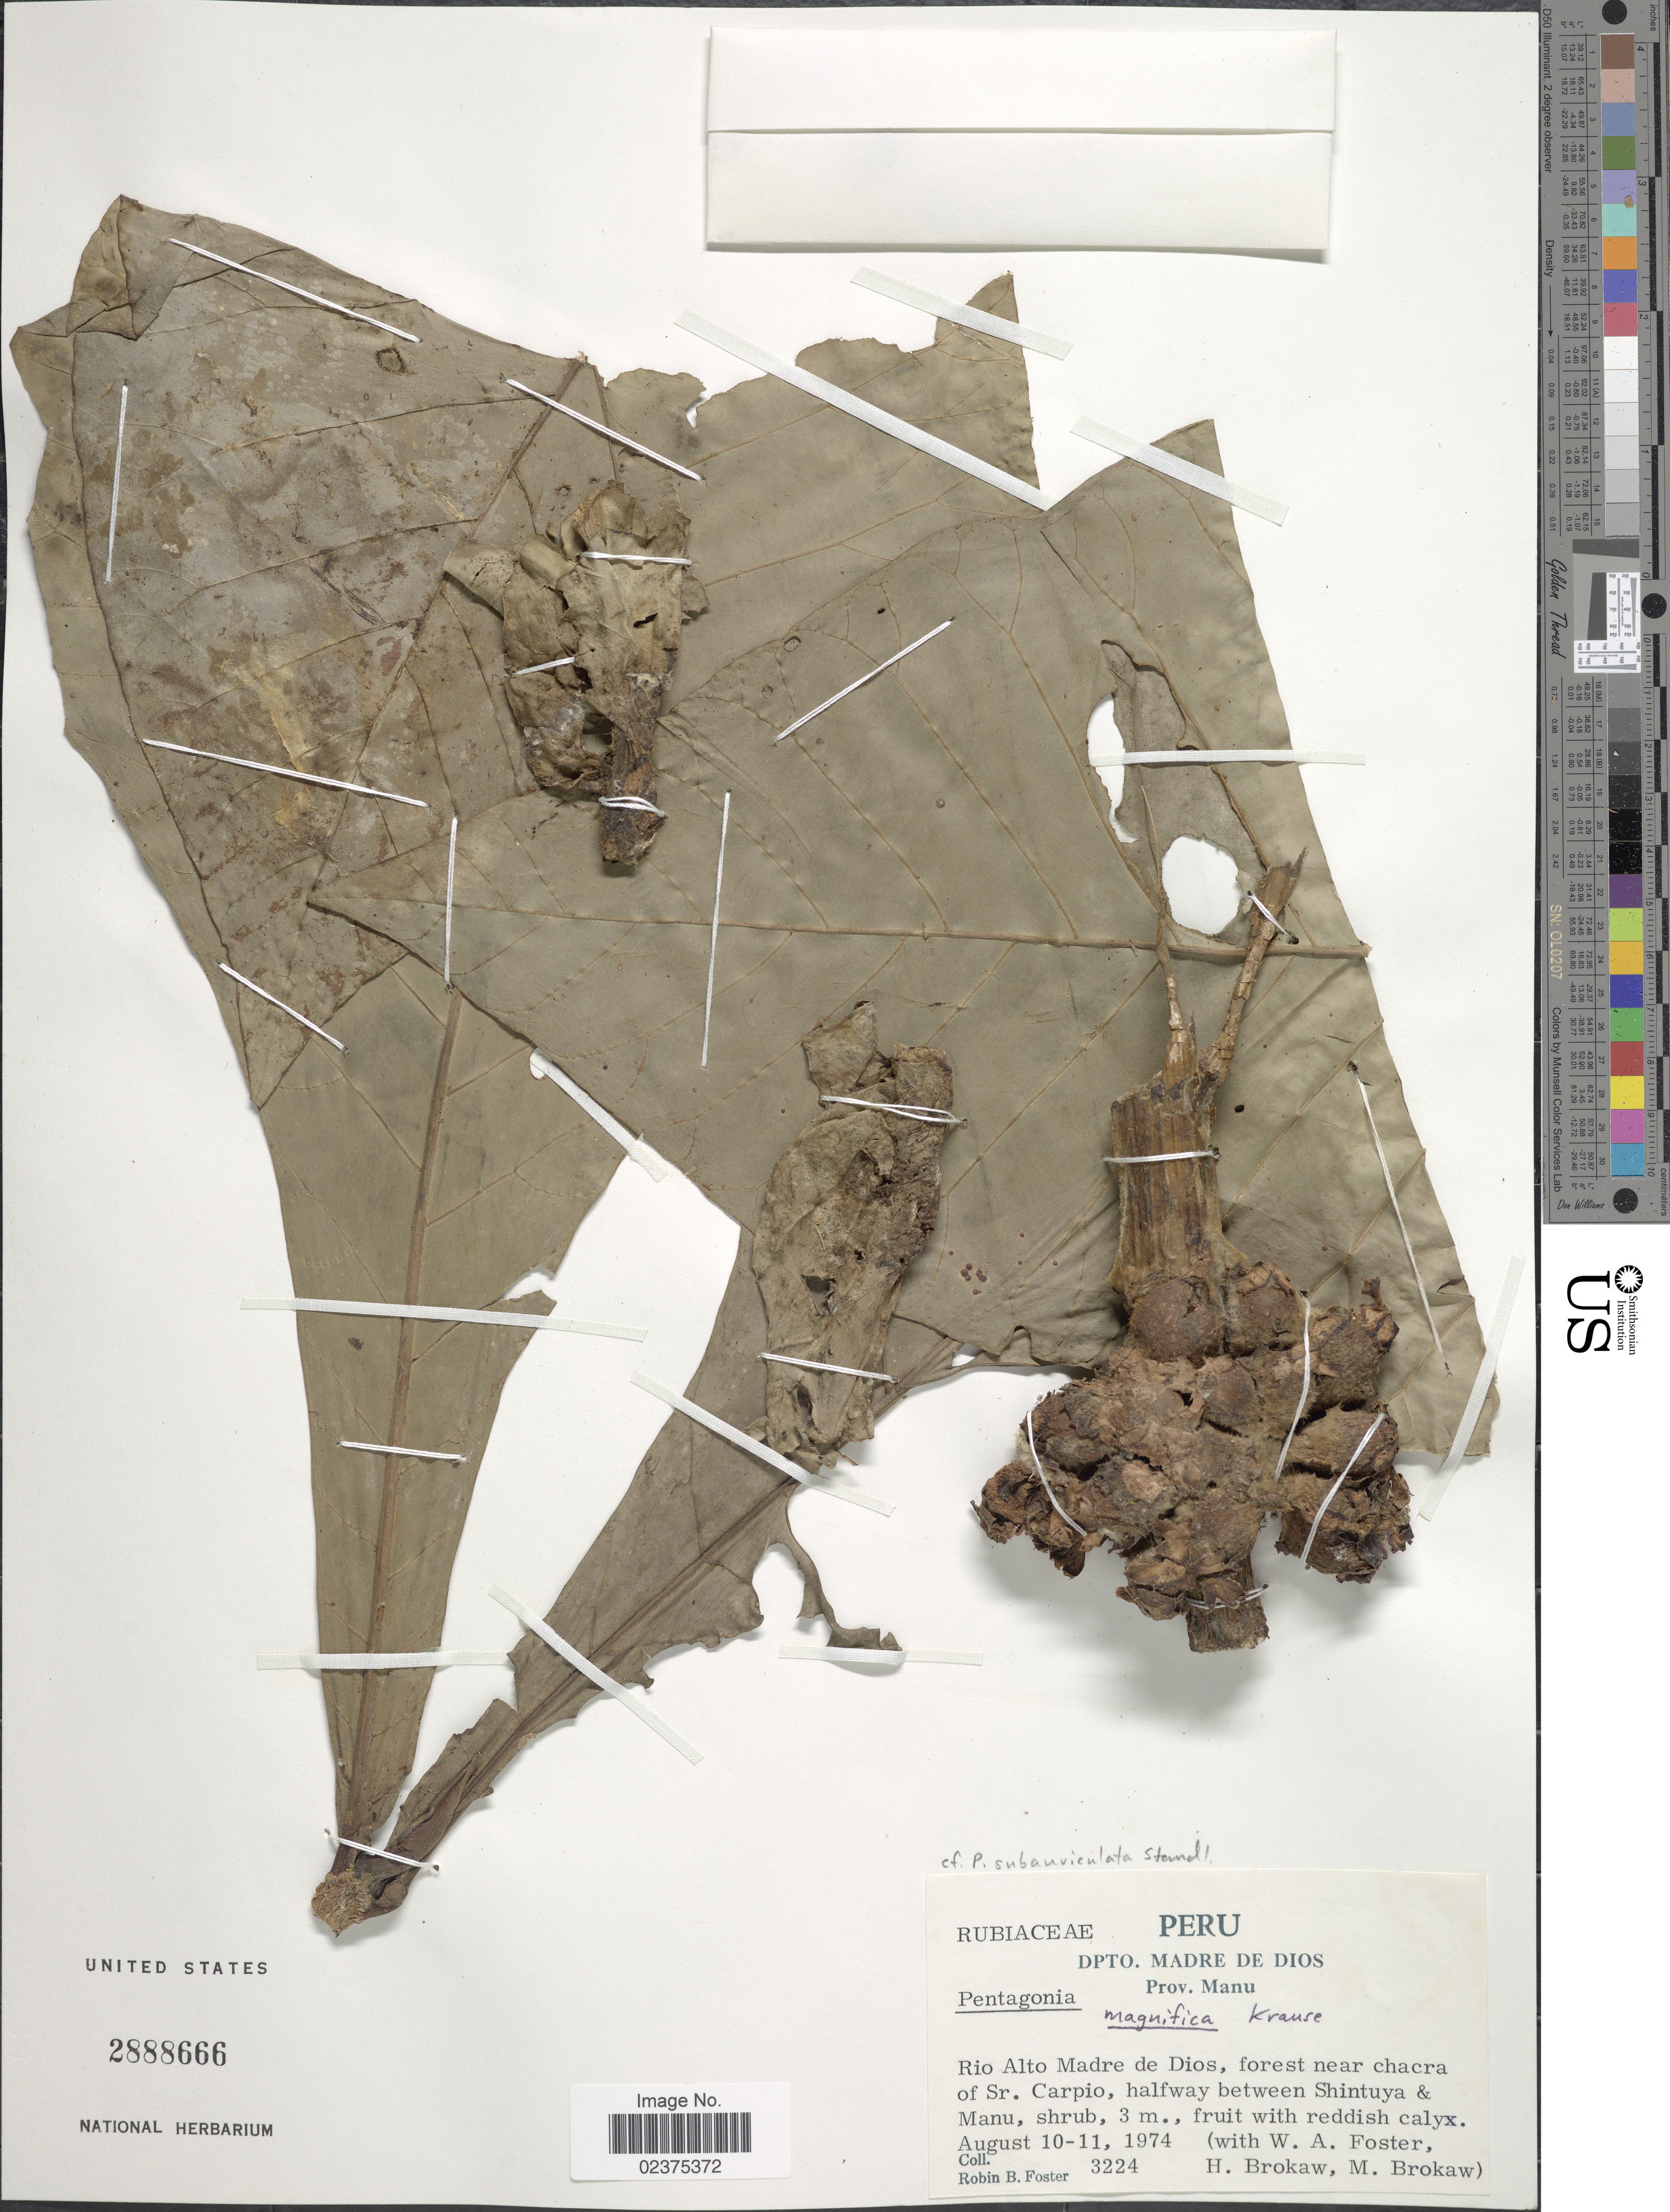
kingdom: Plantae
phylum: Tracheophyta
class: Magnoliopsida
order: Gentianales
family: Rubiaceae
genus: Pentagonia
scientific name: Pentagonia magnifica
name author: K. Krause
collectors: R. B. Foster, W. Foster, H. Brokaw & M. Brokaw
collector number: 3224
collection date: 1974-08-10/1974-08-11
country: Peru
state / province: Madre de Dios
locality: Dpto. Madre De Dios, Prov. Manu, Rio Alto Madre de Dios, forest near chacra of Sr, Carpio, halfway between Shintuya & Manu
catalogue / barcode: US 2888666